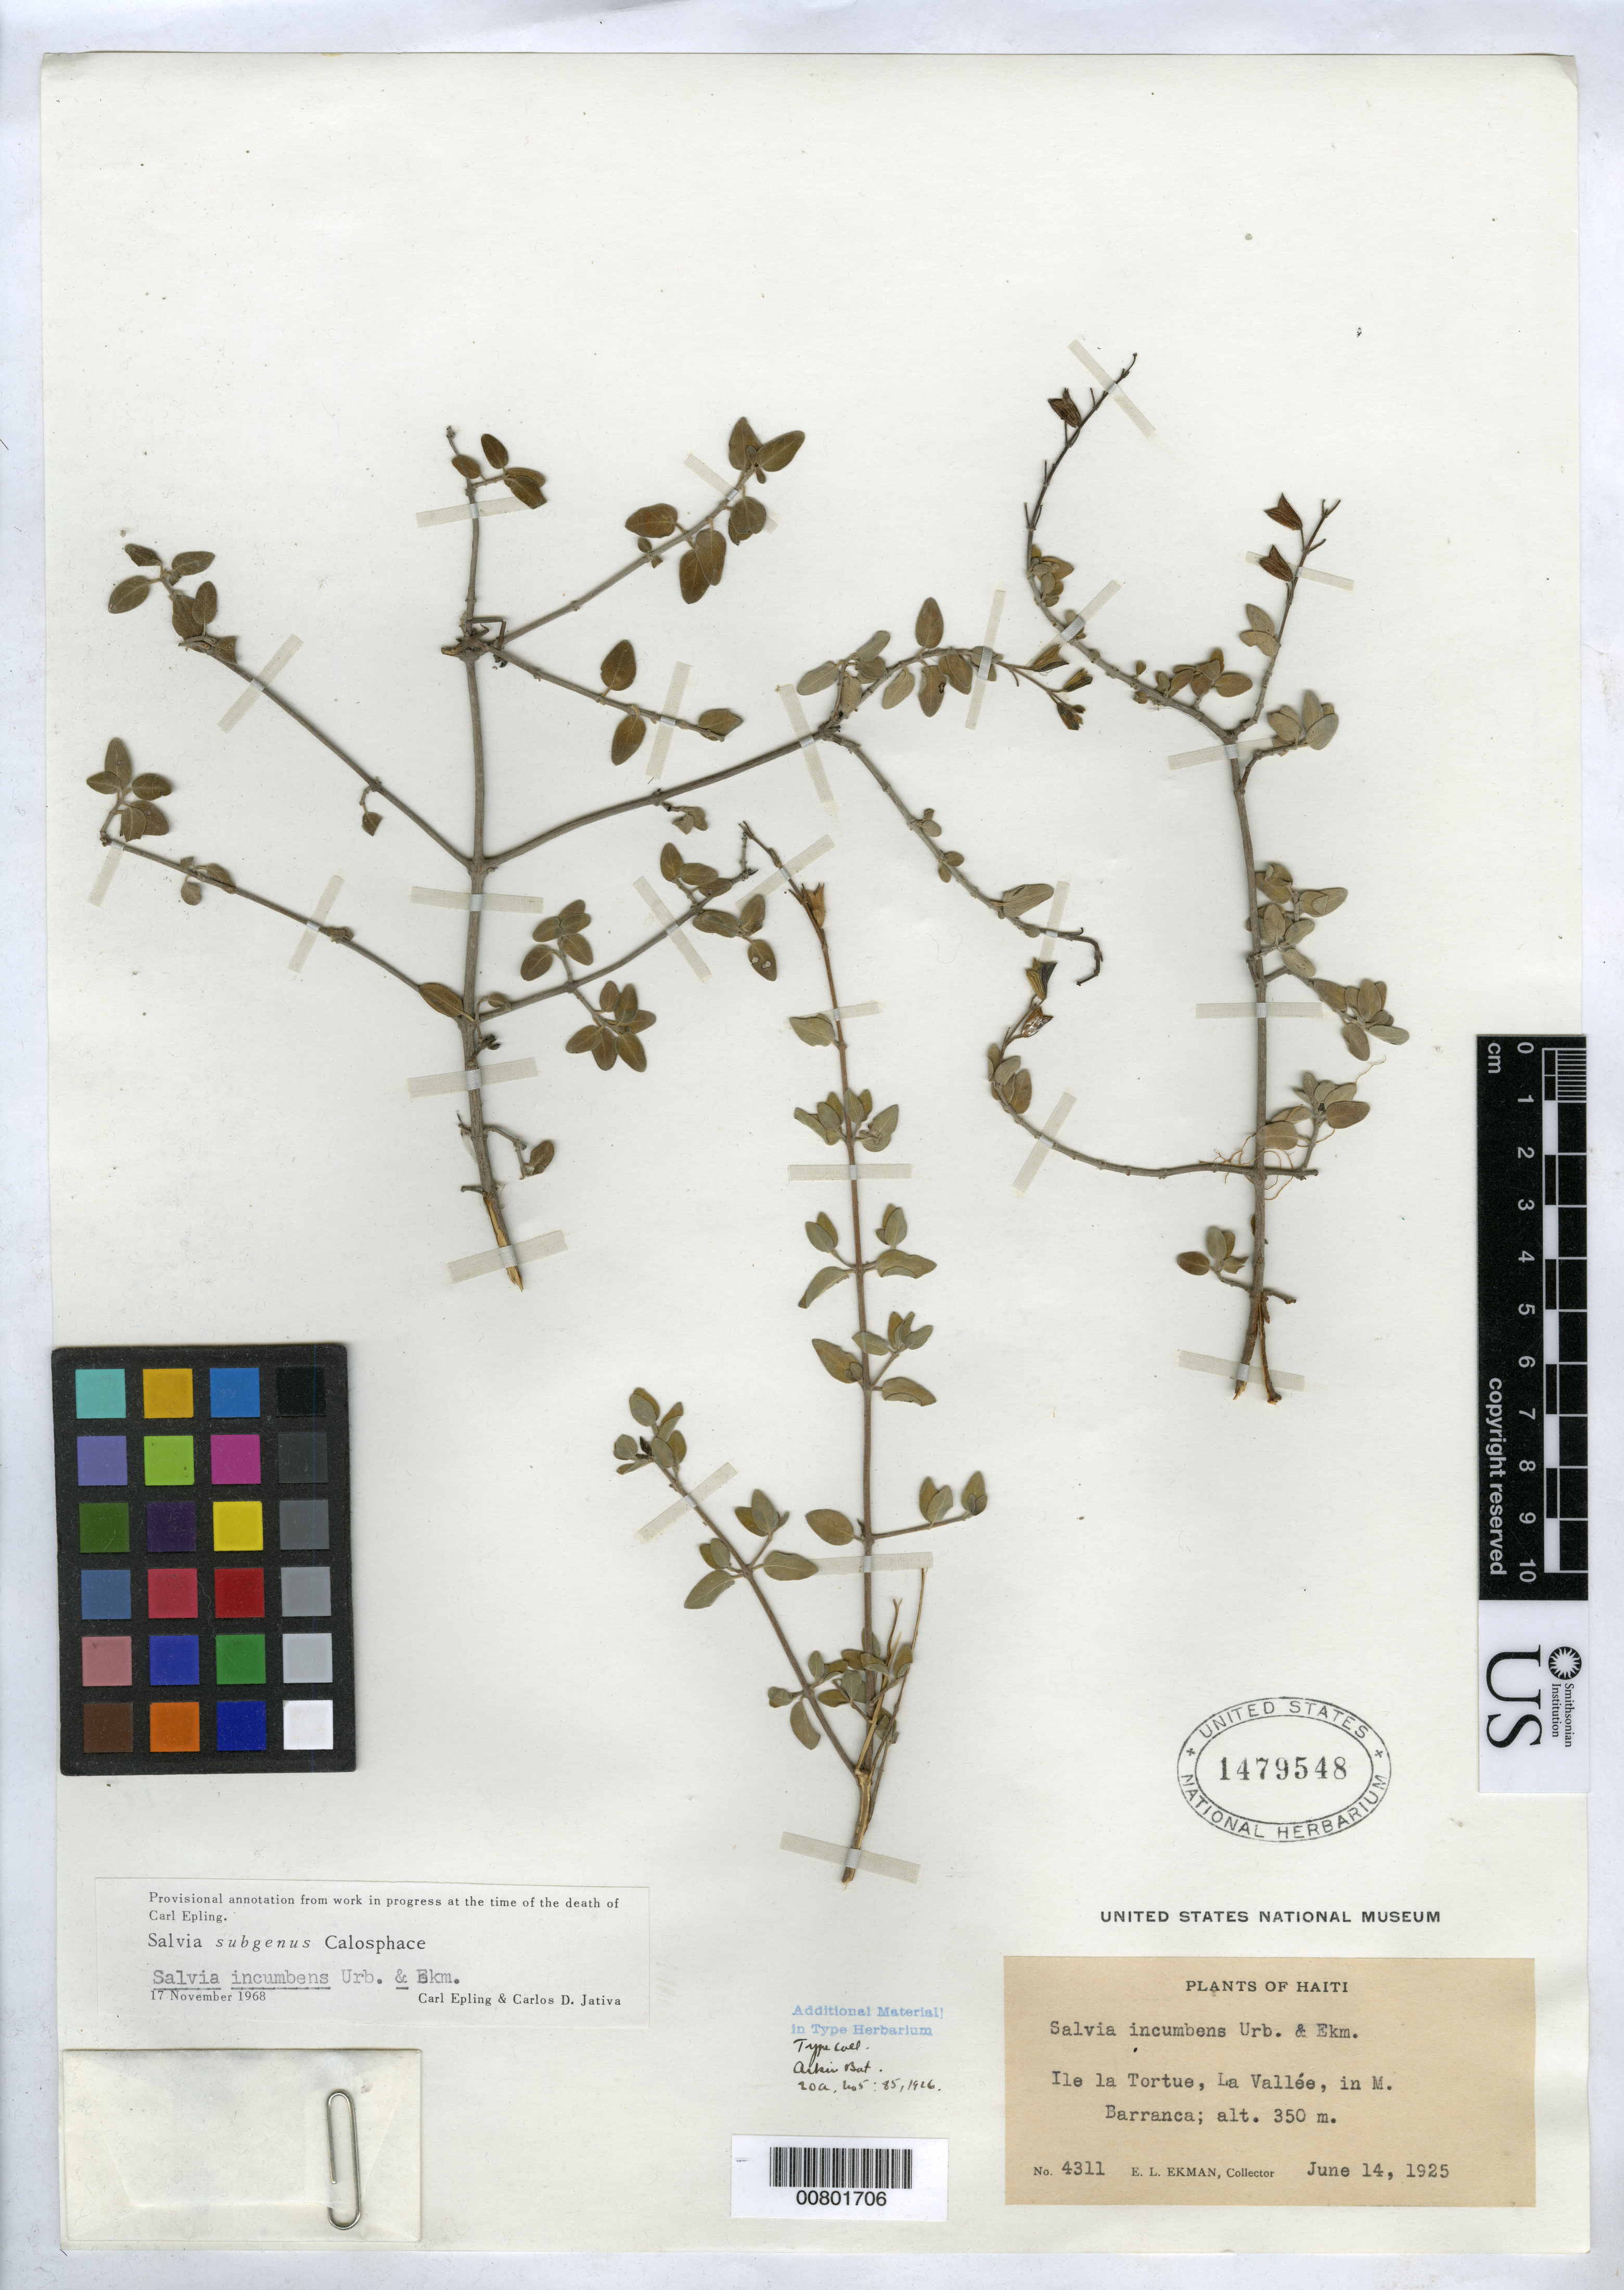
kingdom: Plantae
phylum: Tracheophyta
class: Magnoliopsida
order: Lamiales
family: Lamiaceae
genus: Salvia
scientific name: Salvia incumbens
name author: Urb. & Ekman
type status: Isotype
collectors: E. L. Ekman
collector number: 4311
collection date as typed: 14 Jun 1925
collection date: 1925-06-14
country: Haiti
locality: Ile la Tortue, La Valle, in M. Barranca.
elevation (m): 350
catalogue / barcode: US 1479548